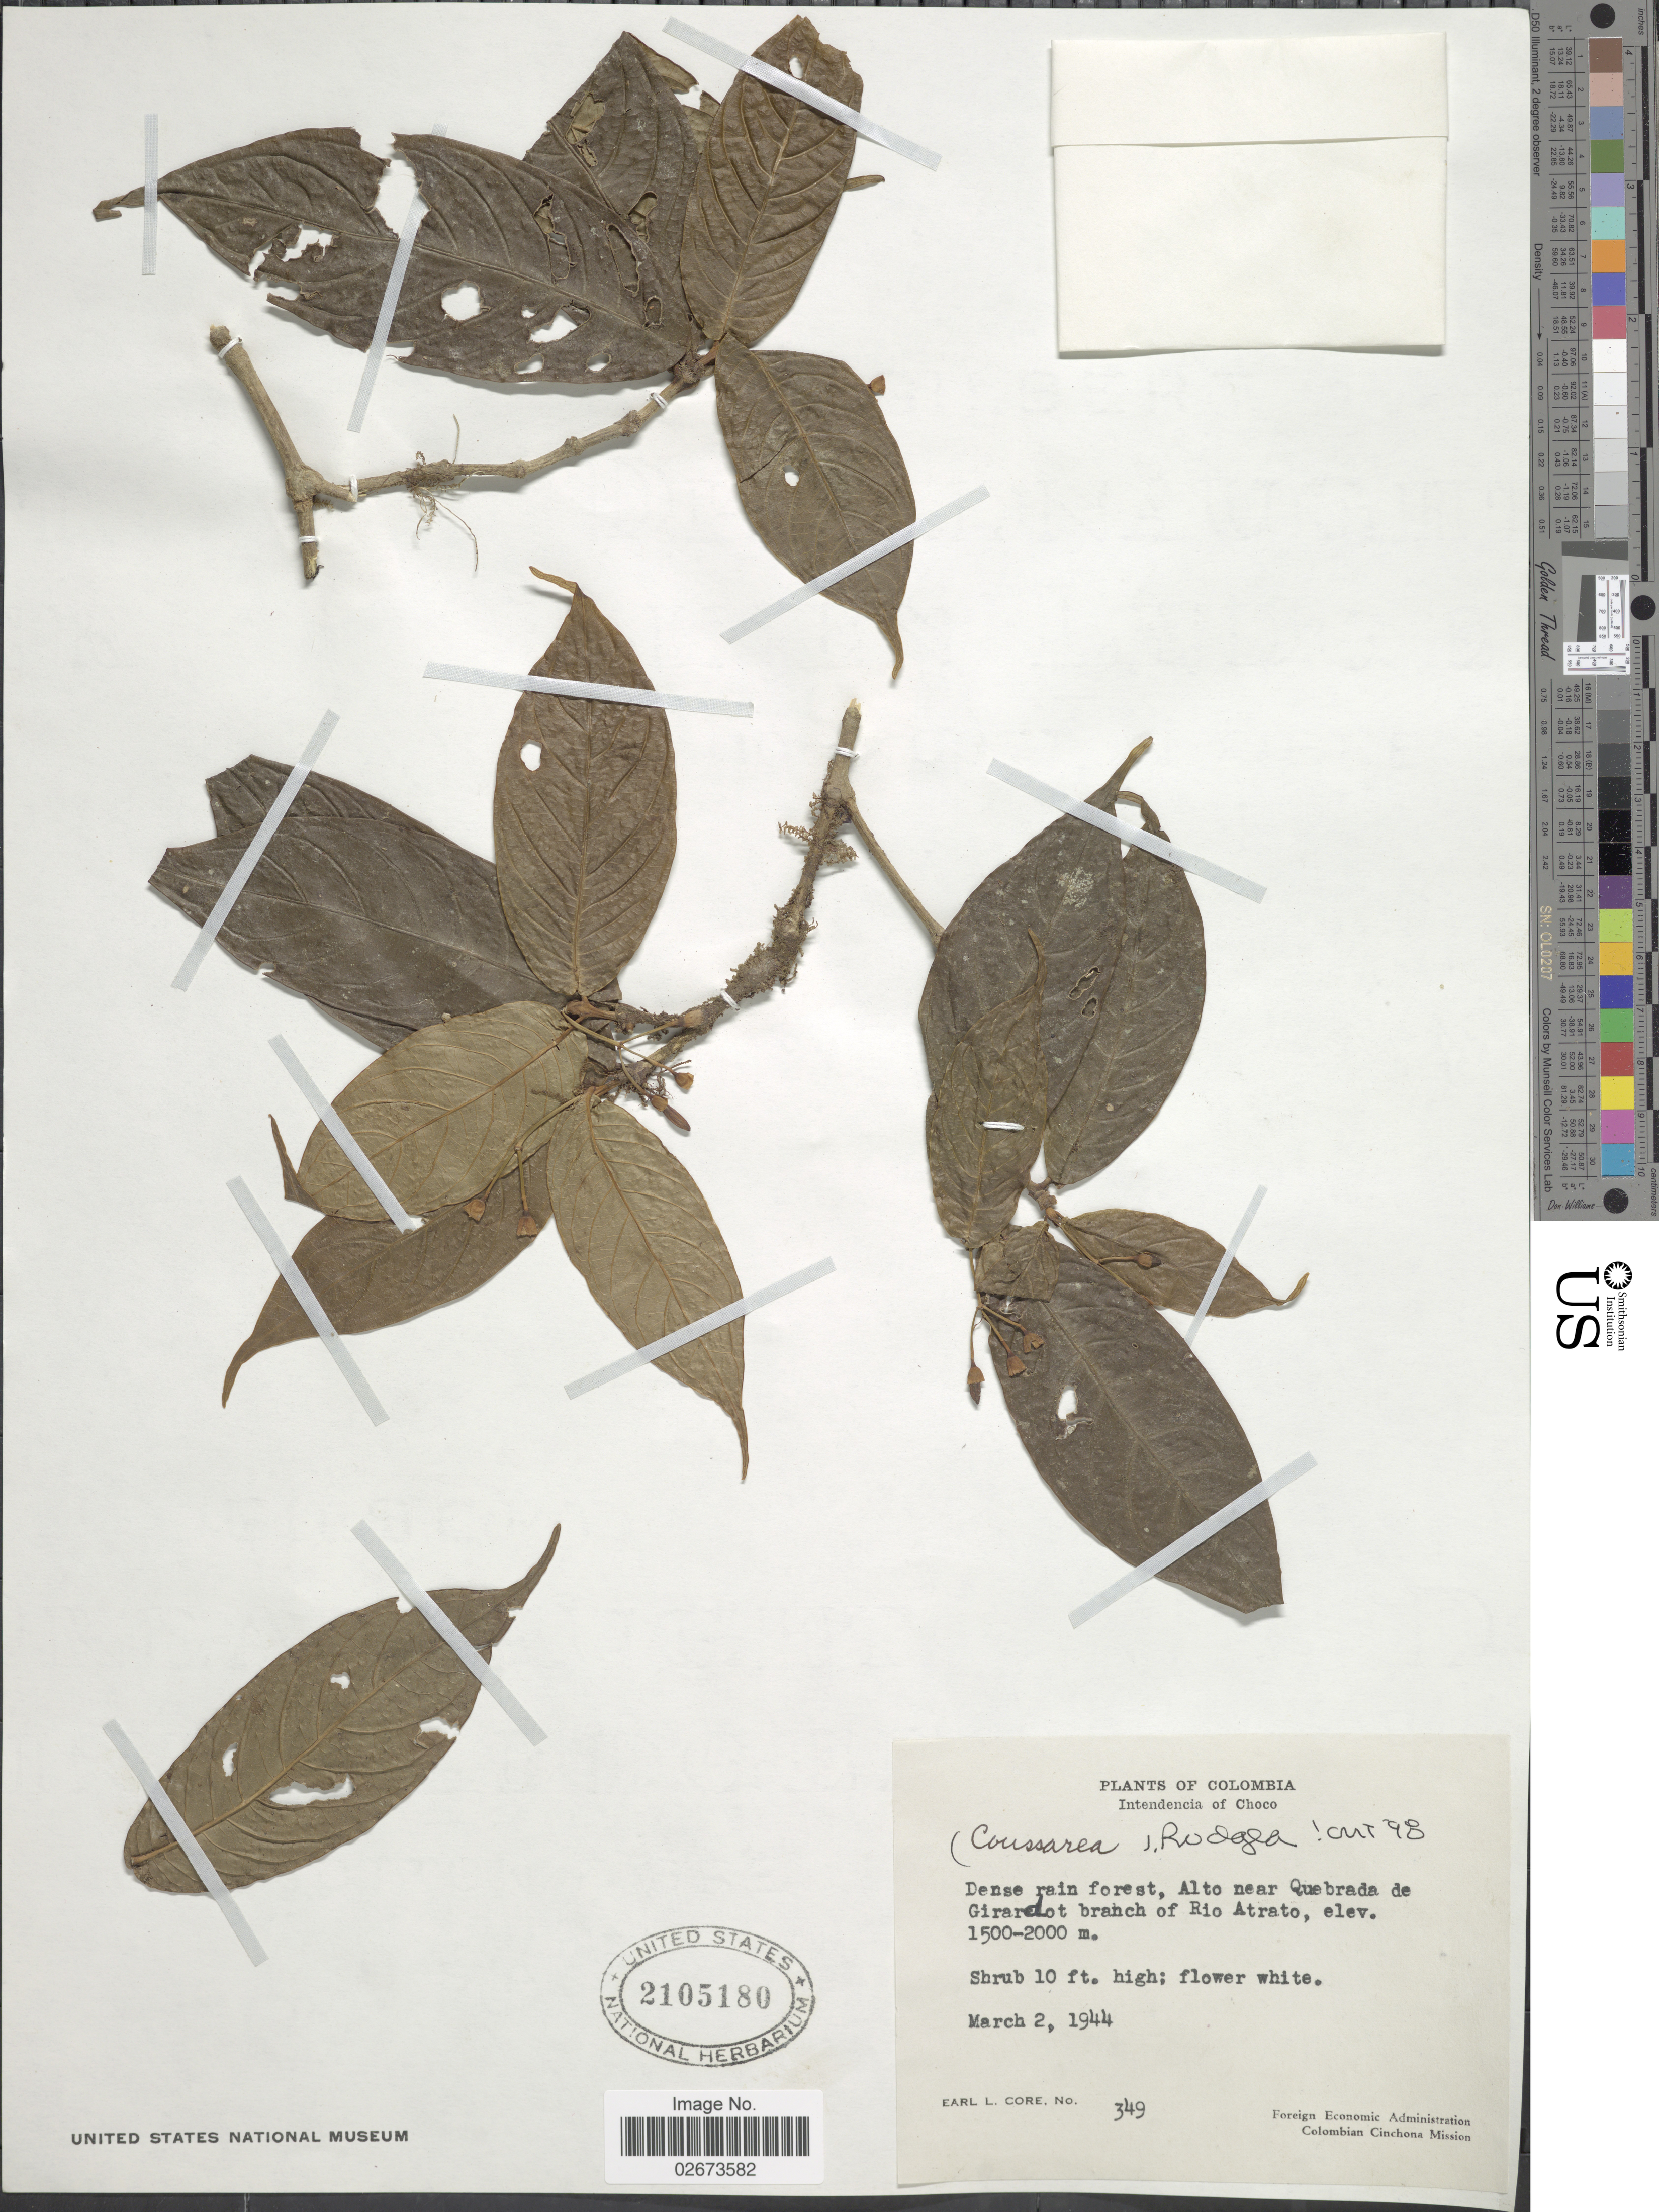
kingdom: Plantae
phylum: Tracheophyta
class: Magnoliopsida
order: Gentianales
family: Rubiaceae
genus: Rudgea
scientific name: Rudgea sp.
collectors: E. L. Core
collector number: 349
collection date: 1944-03-02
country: Colombia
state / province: Chocó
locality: Intendencia of Choco, Dense rain forest, Alto near Quebrada de Girardot branch of Rio Atrato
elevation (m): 1500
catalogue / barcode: US 2105180